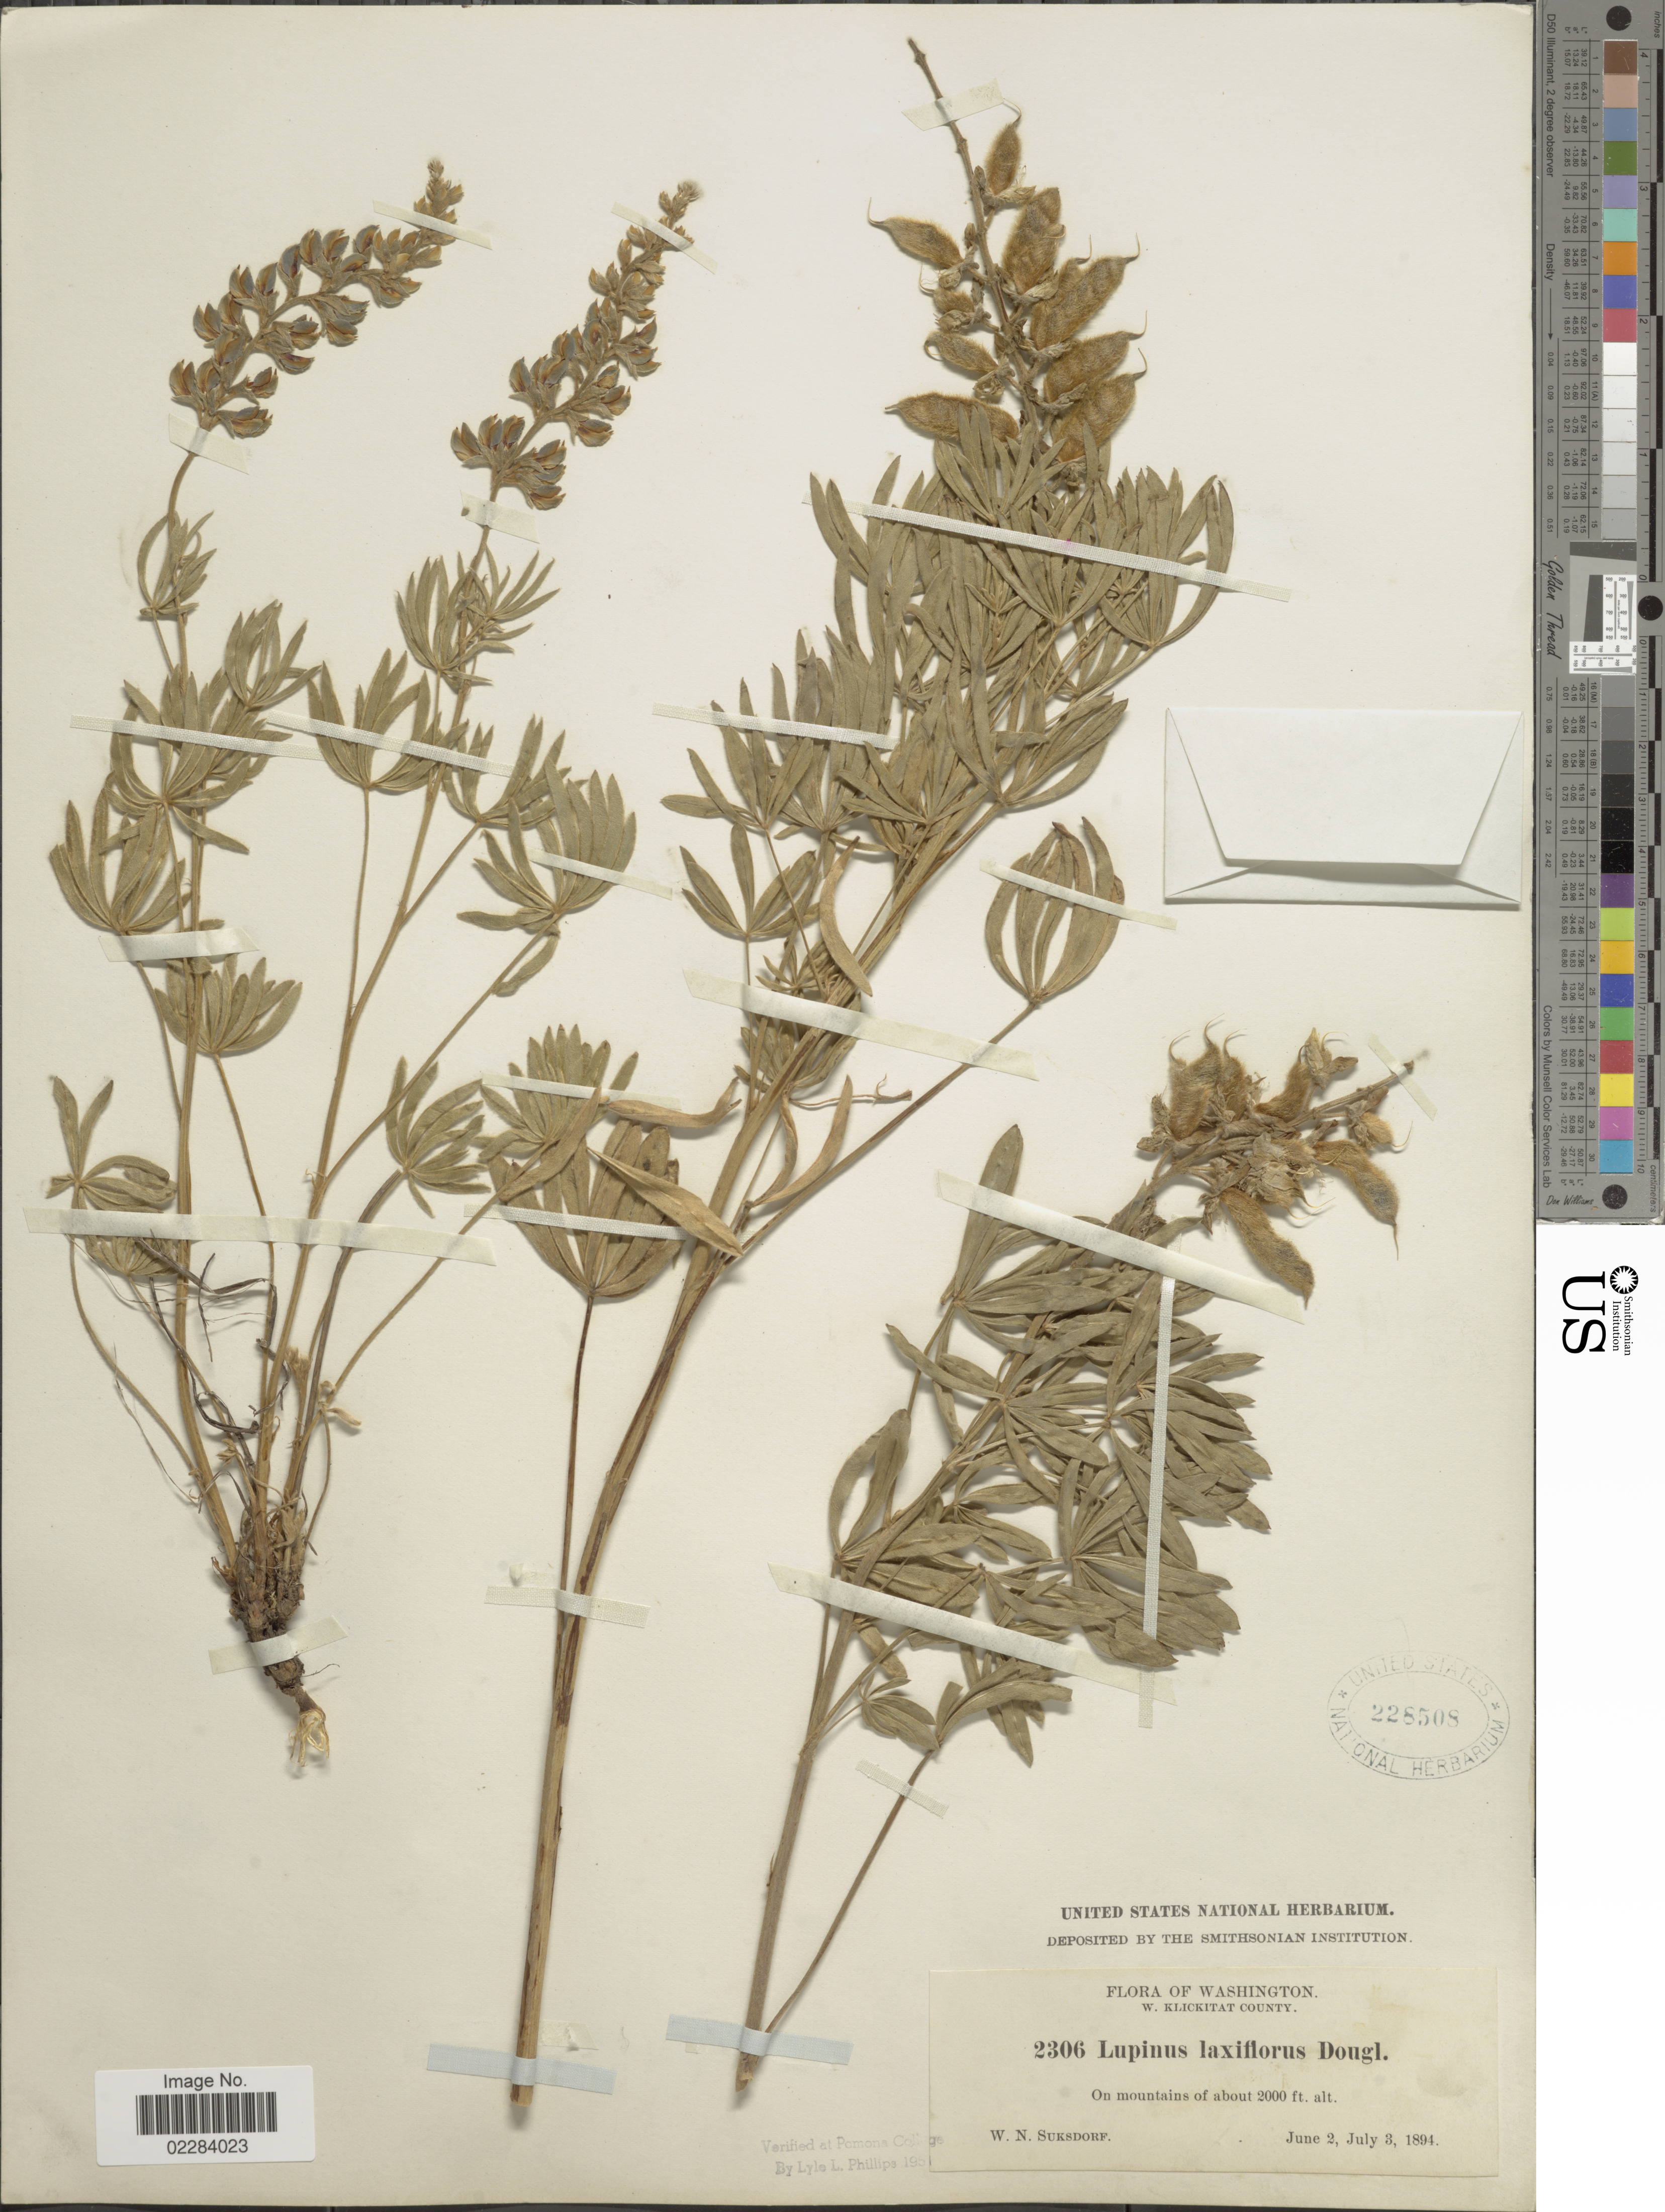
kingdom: Plantae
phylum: Tracheophyta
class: Magnoliopsida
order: Fabales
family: Fabaceae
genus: Lupinus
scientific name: Lupinus arbustus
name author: Lindl.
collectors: W. N. Suksdorf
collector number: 2306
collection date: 1894-06-02/1894-07-03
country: United States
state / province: Washington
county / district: Klickitat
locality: W. klickitat County. On mountains.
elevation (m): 610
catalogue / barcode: US 228508